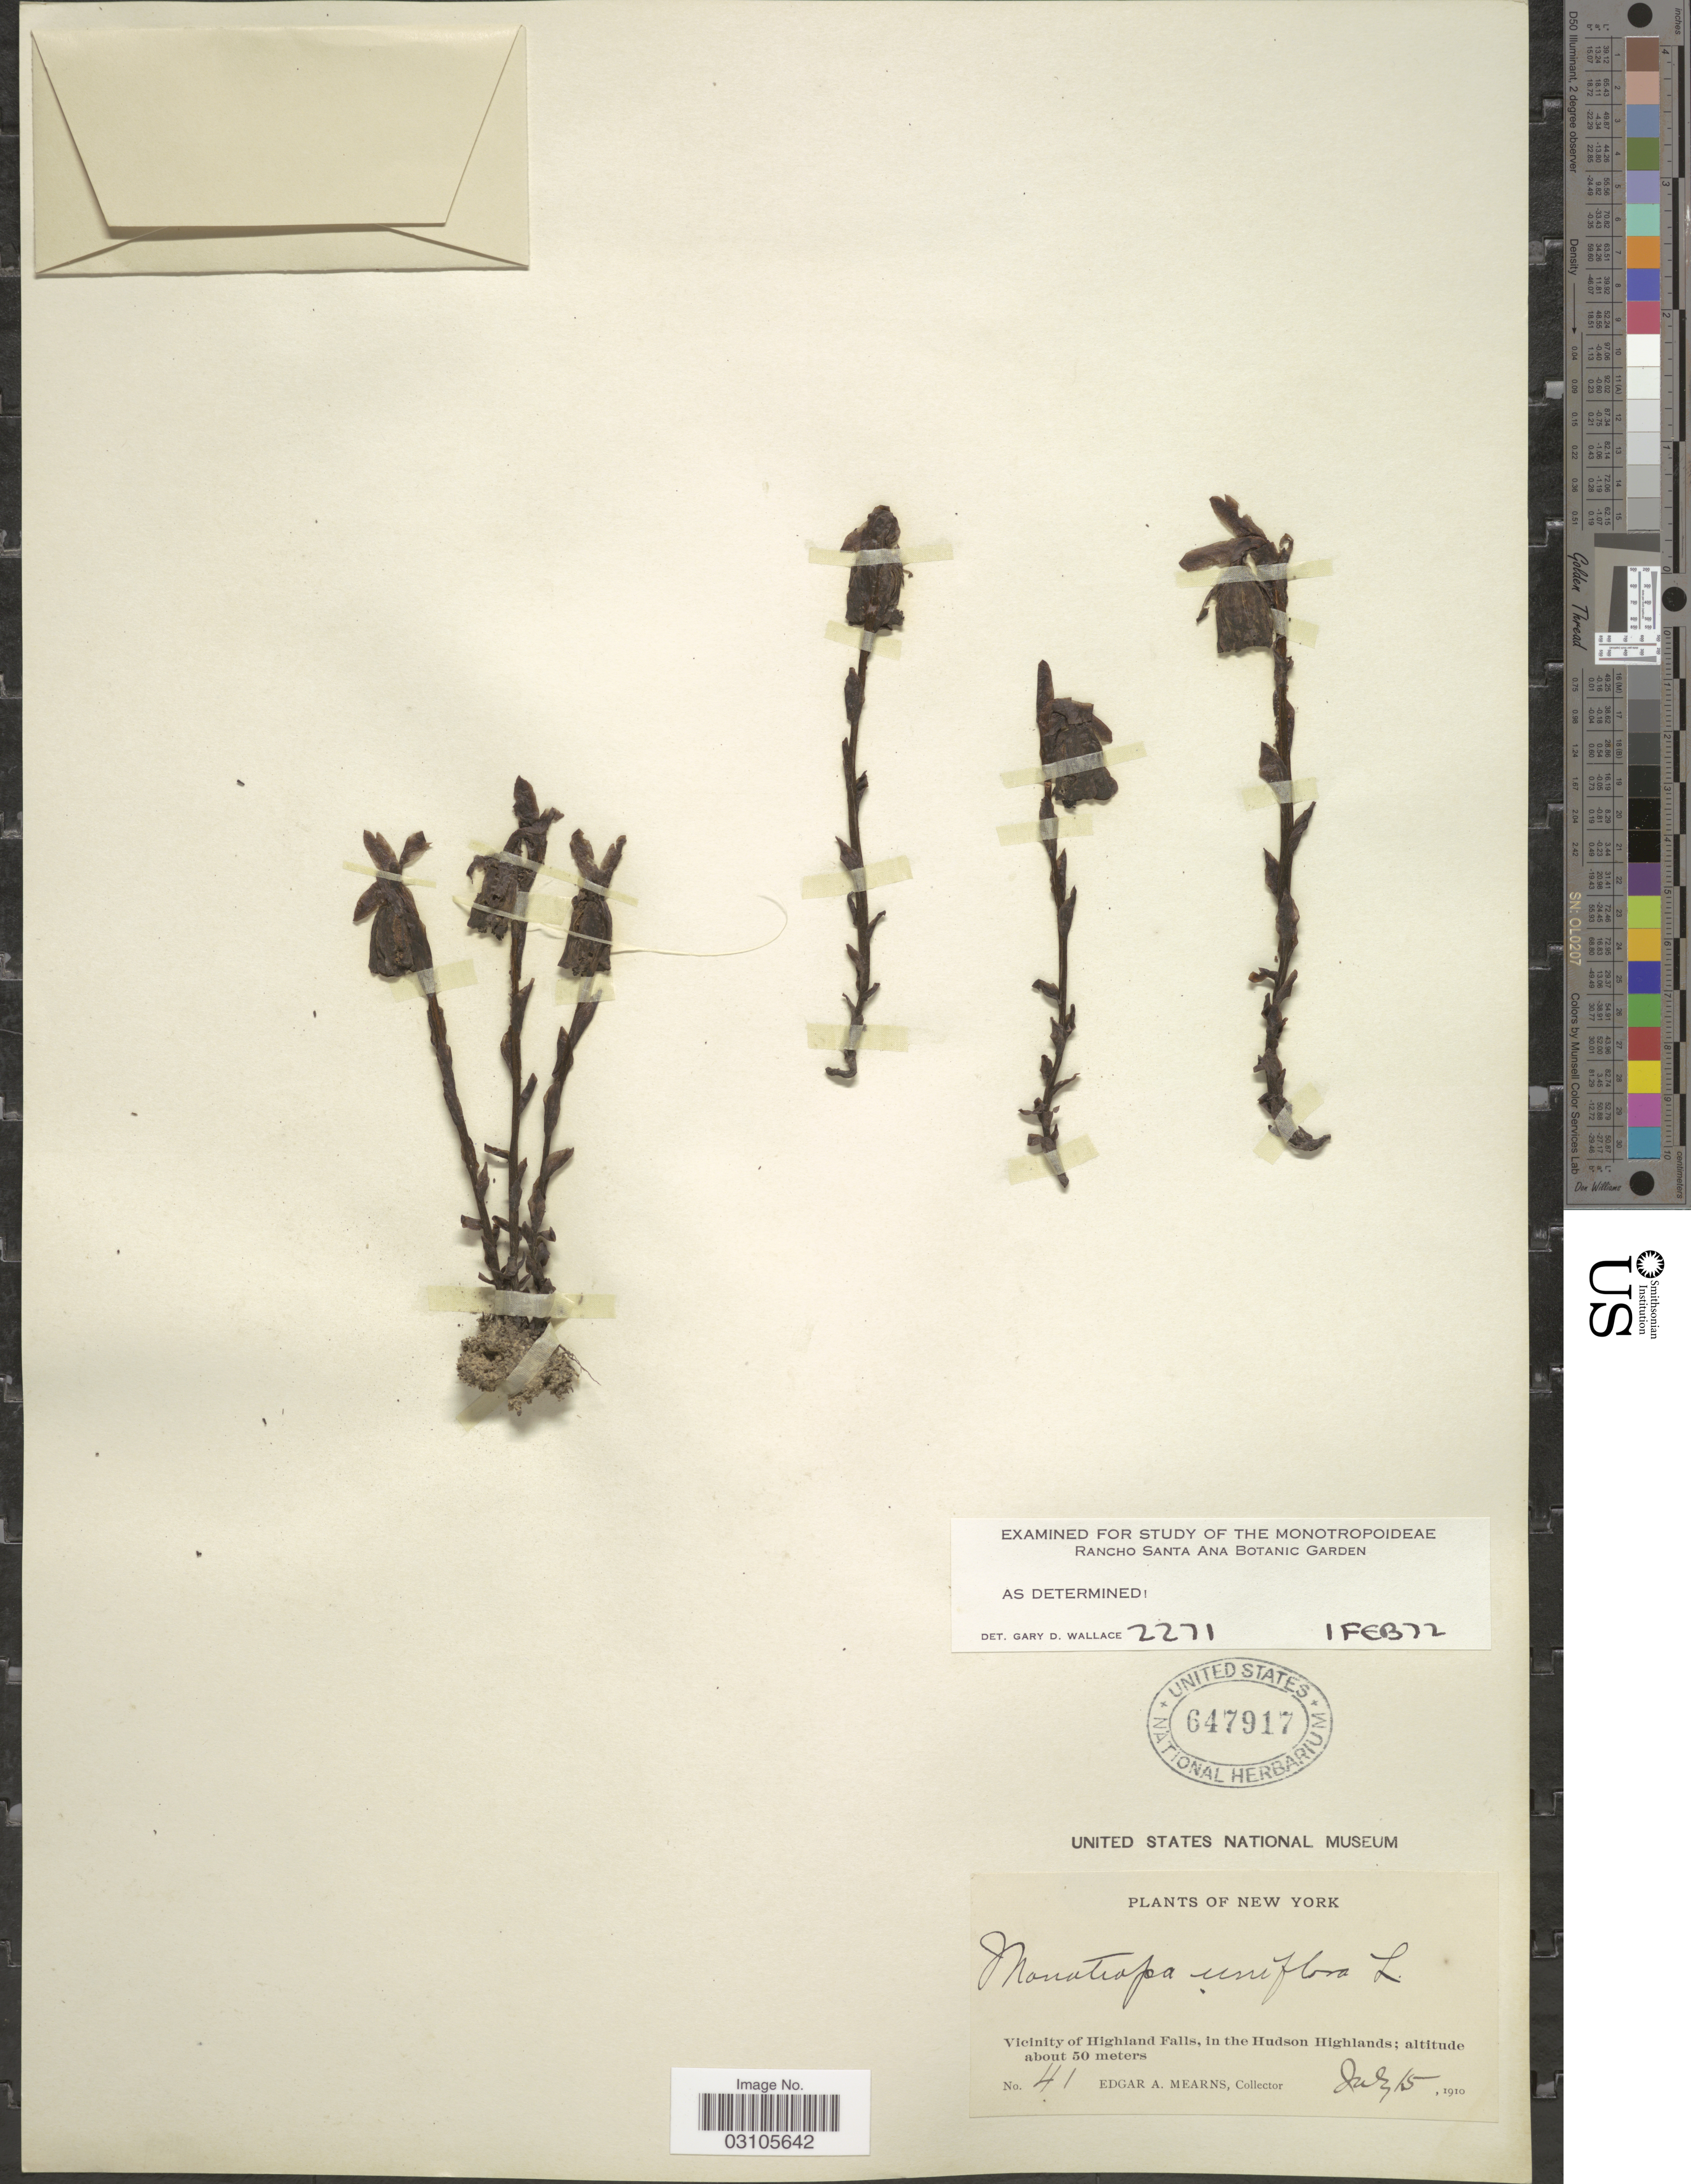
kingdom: Plantae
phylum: Tracheophyta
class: Magnoliopsida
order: Ericales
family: Ericaceae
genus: Monotropa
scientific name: Monotropa uniflora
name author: L.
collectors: E. A. Mearns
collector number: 41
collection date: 1910-07-15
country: United States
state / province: New York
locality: Vicinity of Highland Falls, in the Hudson Highlands.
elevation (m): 50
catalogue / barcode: US 647917